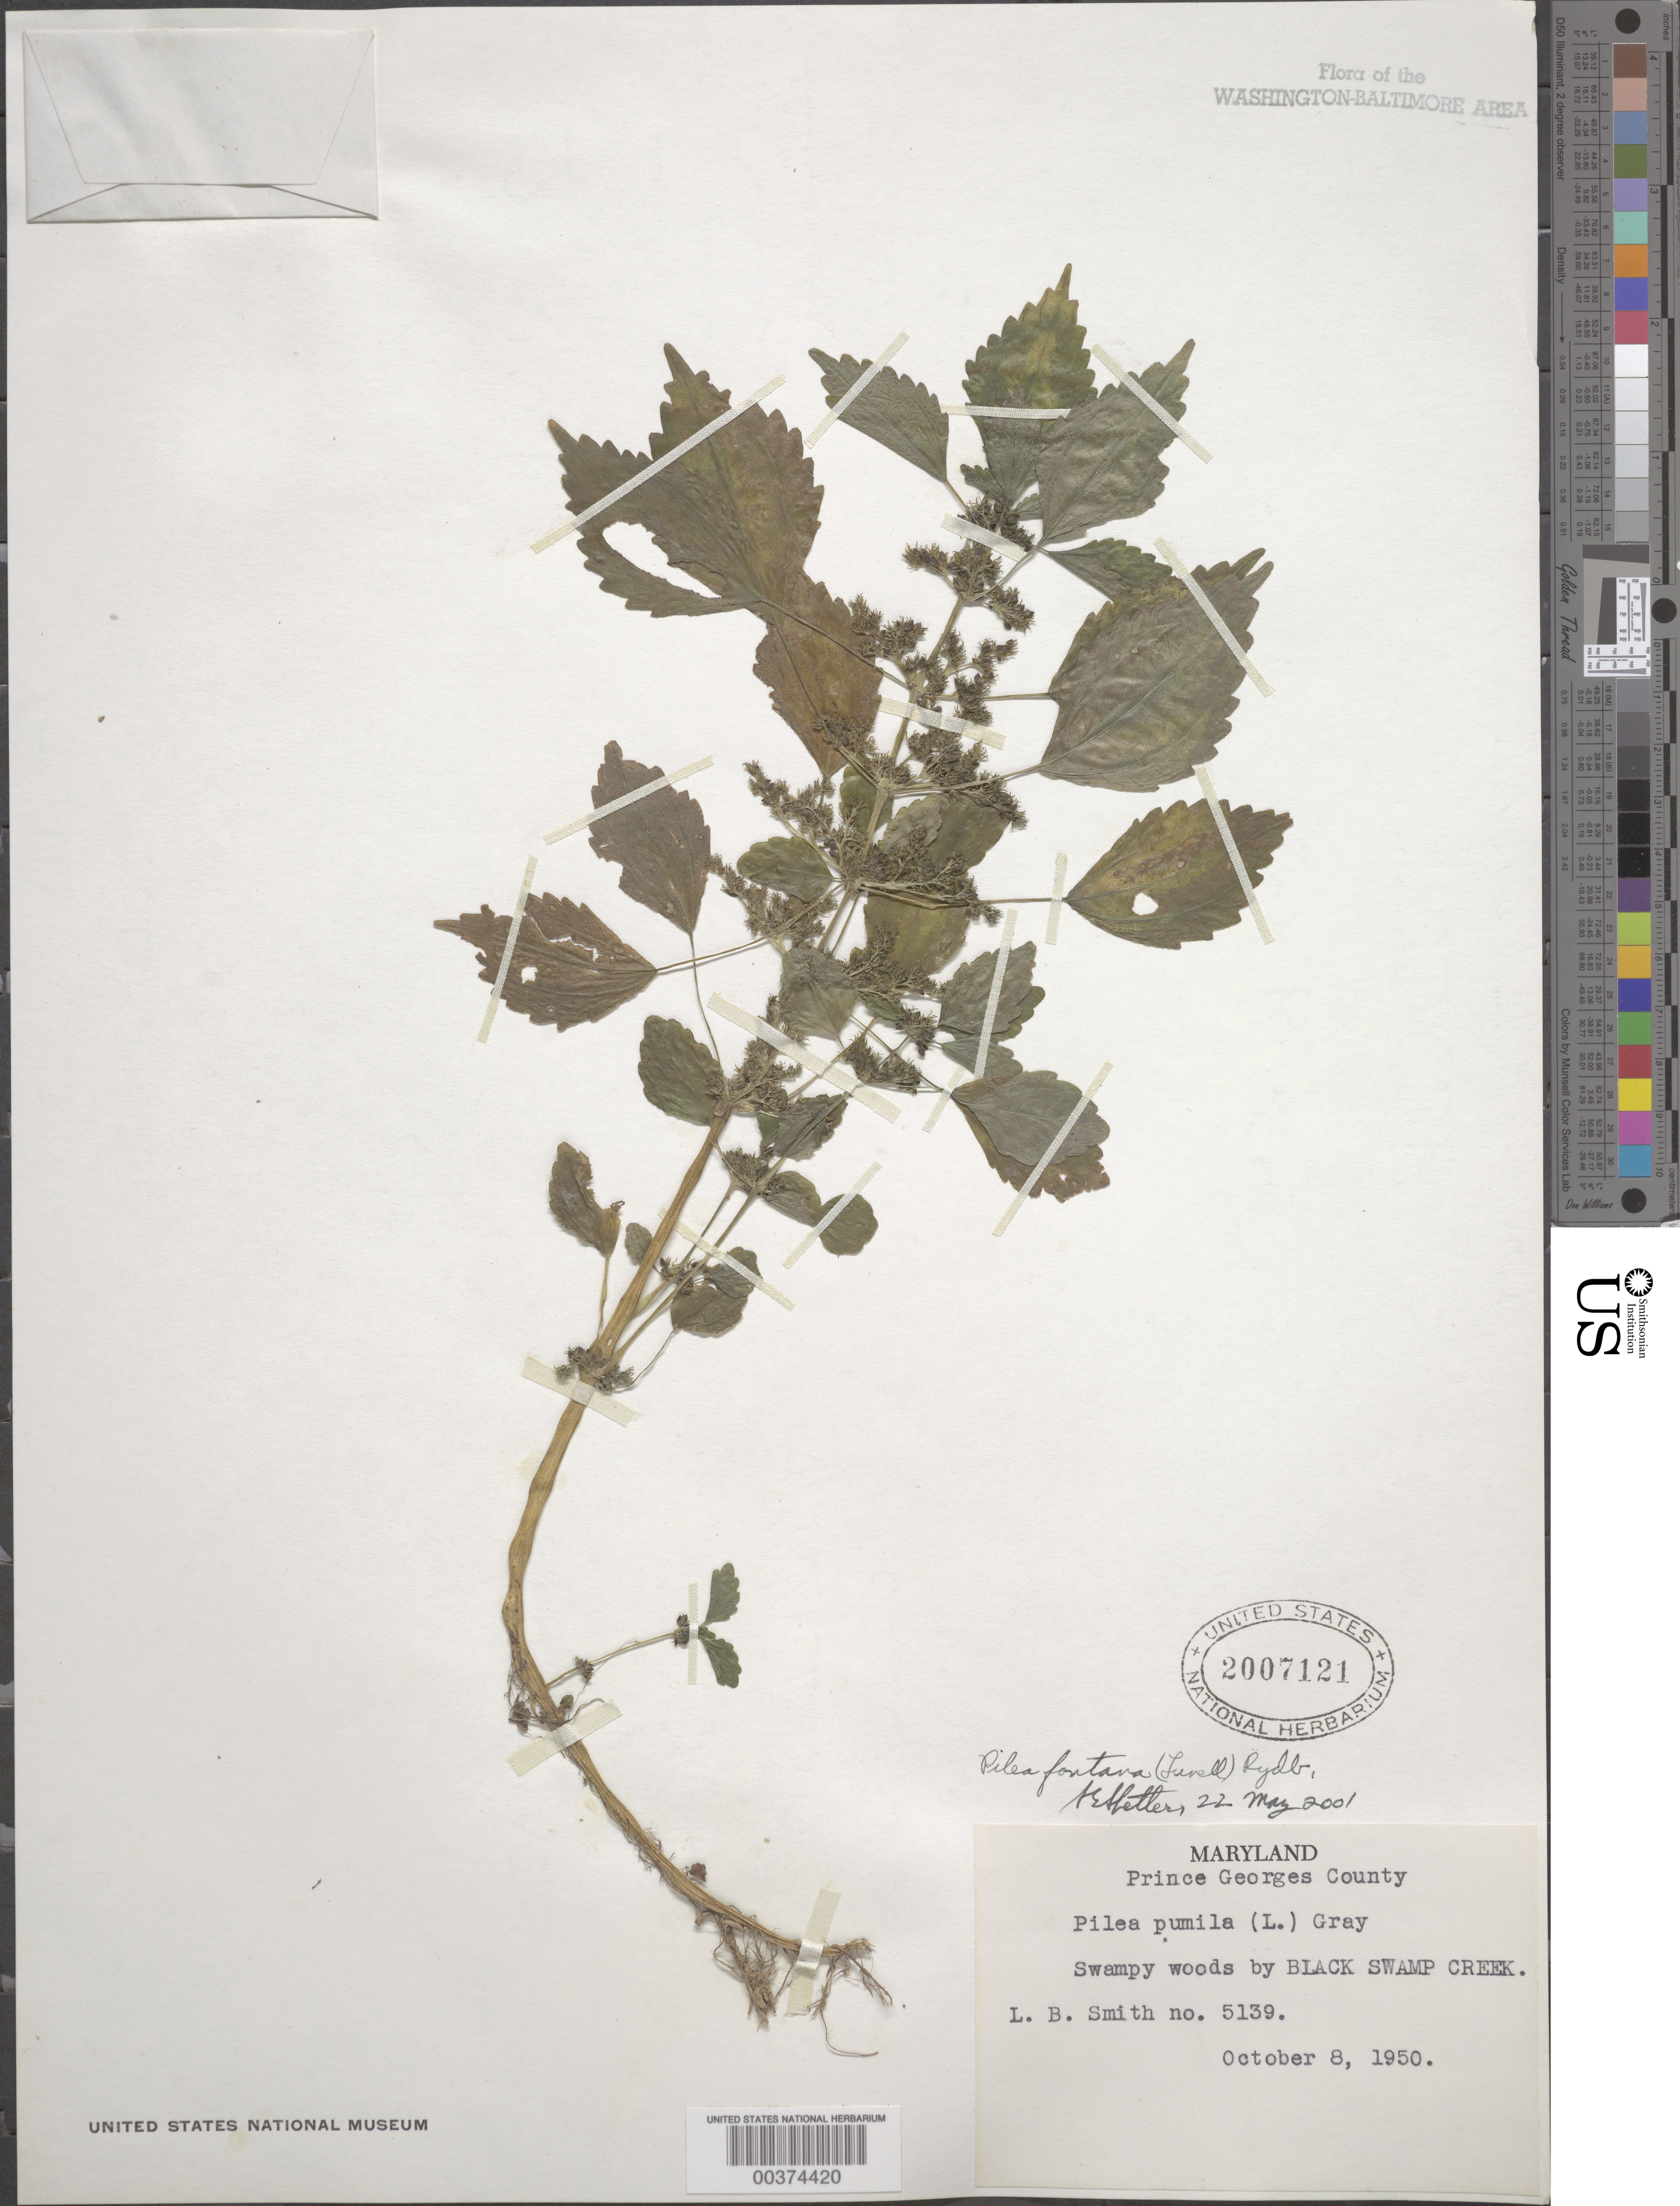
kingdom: Plantae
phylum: Tracheophyta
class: Magnoliopsida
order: Rosales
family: Urticaceae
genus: Pilea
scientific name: Pilea fontana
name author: (Lunell) Rydb.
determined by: Shetler, Stanwyn G., (US), NMNH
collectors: L. Smith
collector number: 5139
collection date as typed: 08 Oct 1950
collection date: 1950-10-08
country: United States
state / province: Maryland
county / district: Prince George's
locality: Black swamp Creek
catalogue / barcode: US 2007121